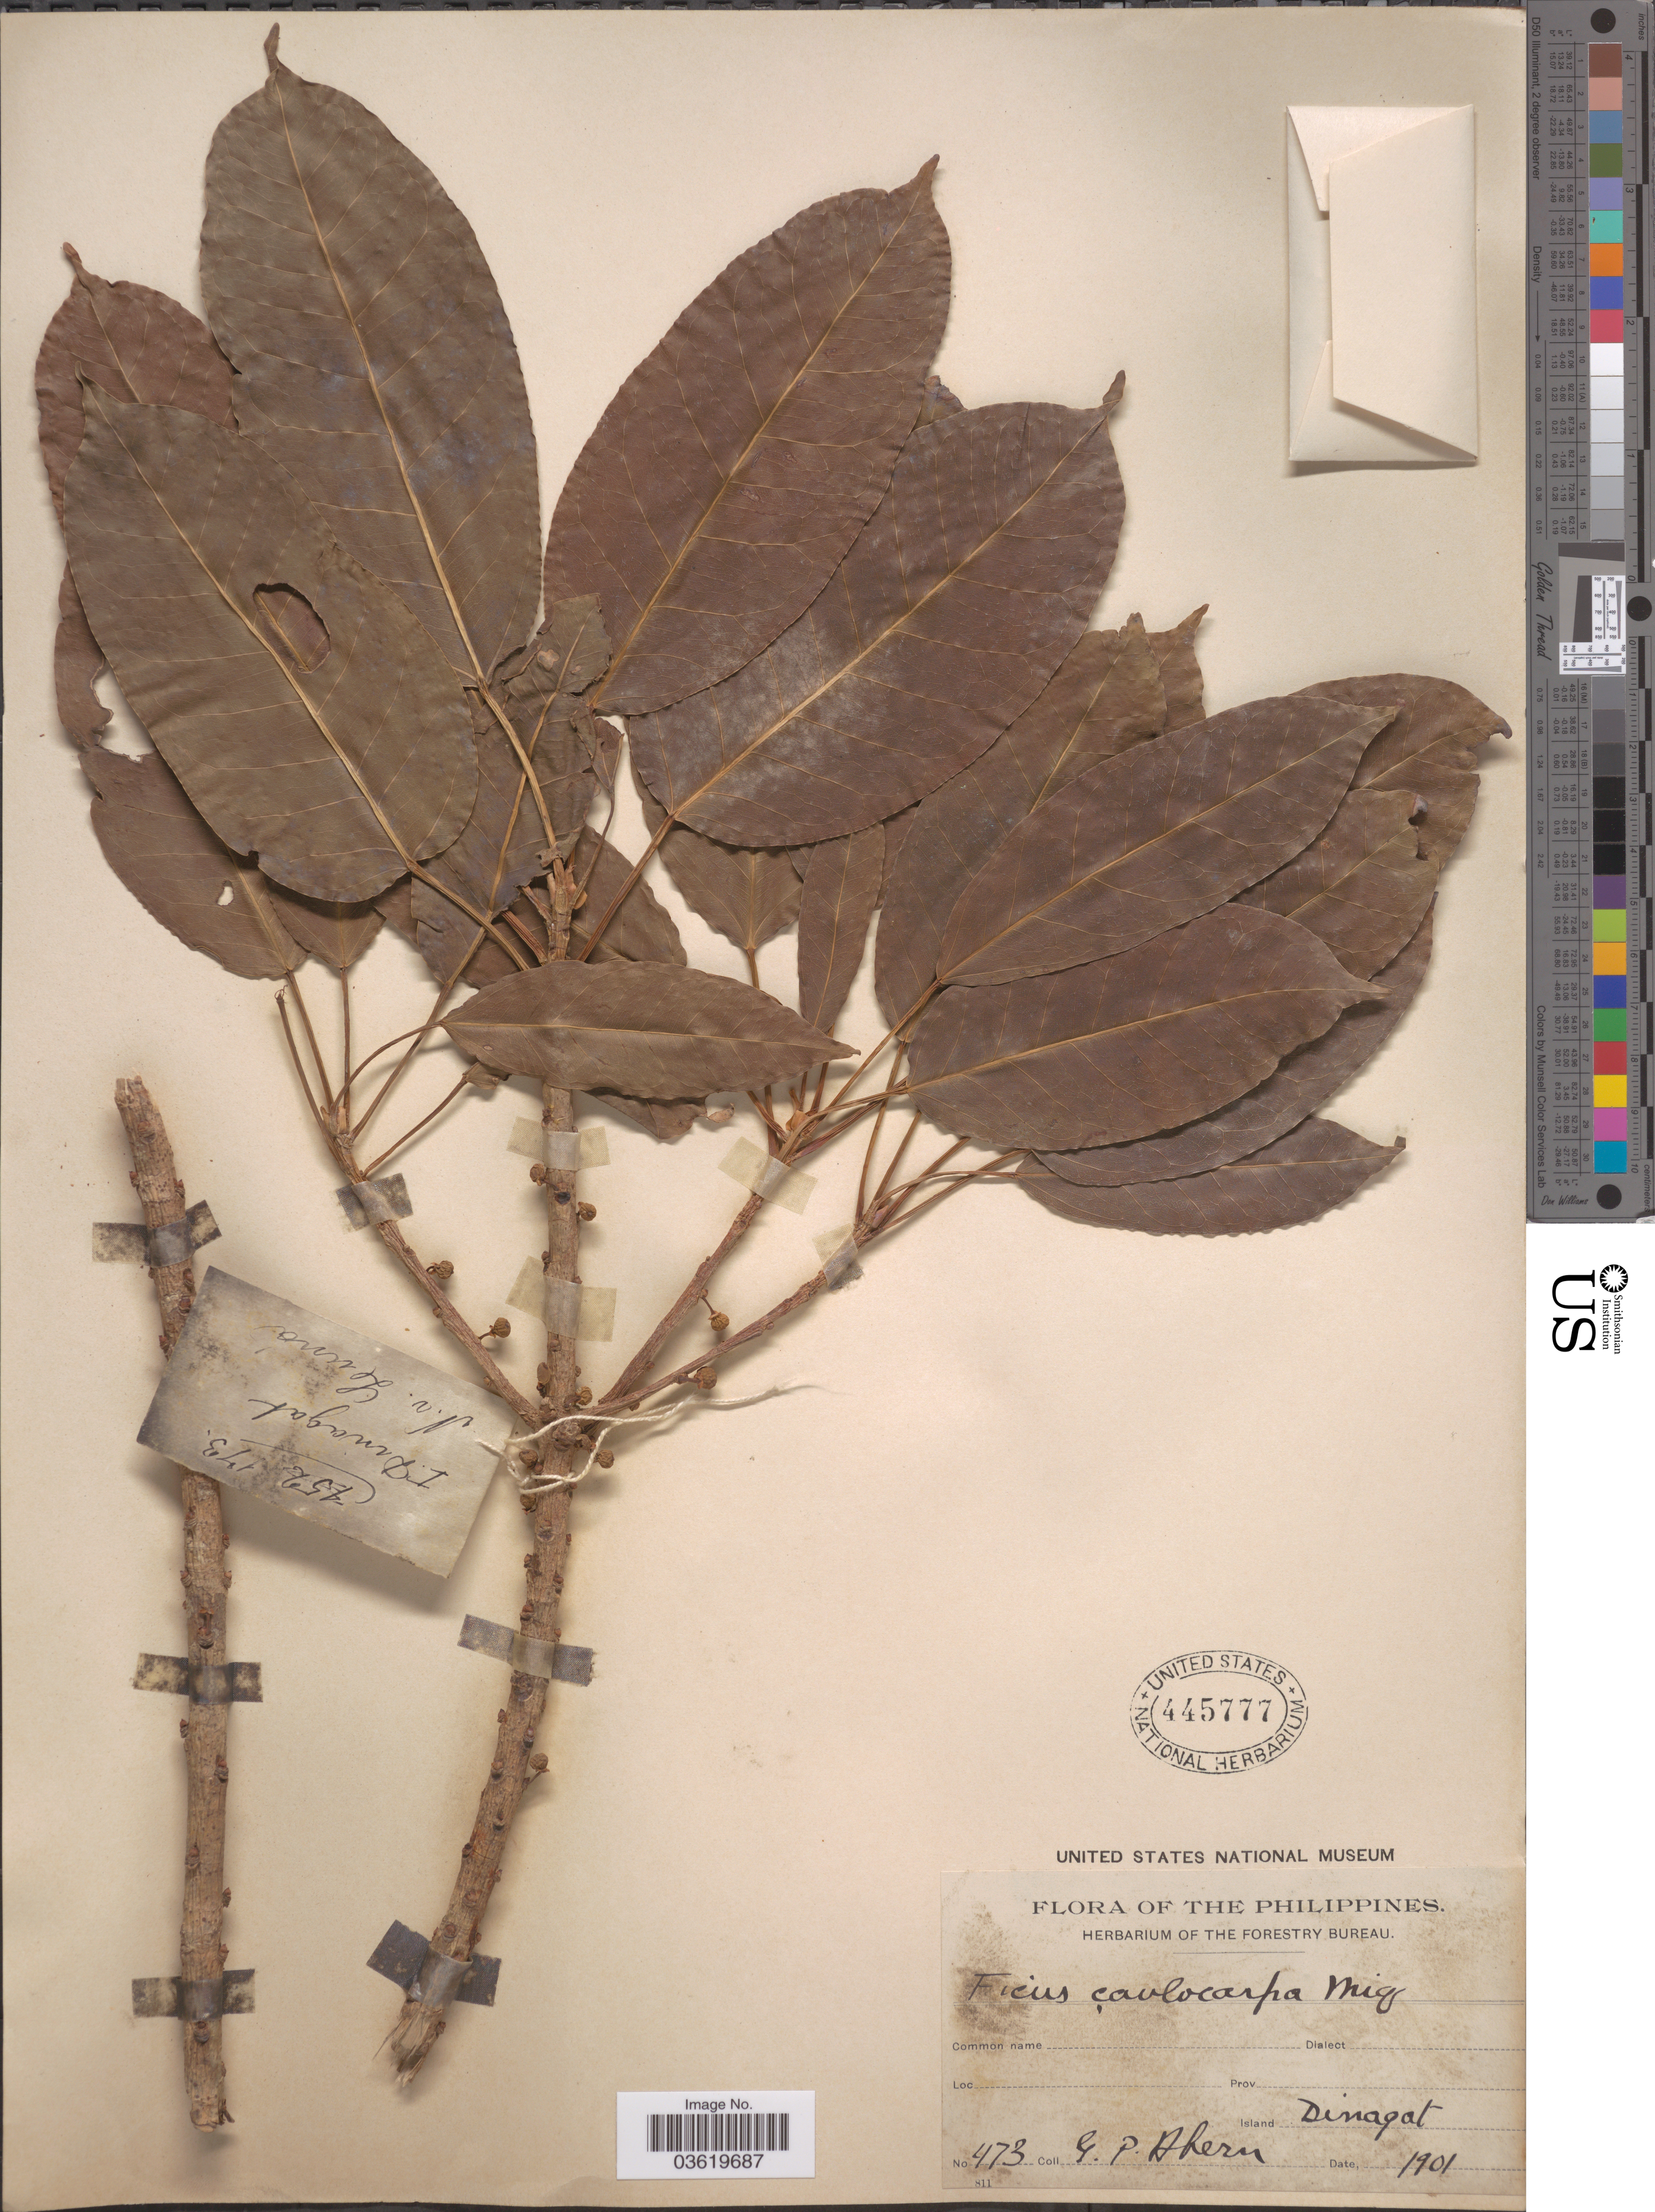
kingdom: Plantae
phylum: Tracheophyta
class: Magnoliopsida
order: Rosales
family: Moraceae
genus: Ficus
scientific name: Ficus stipulosa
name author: (Miq.) Miq.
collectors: G. Ahern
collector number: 473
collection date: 1901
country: Philippines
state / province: Caraga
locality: Island Dinagat.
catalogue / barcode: US 445777